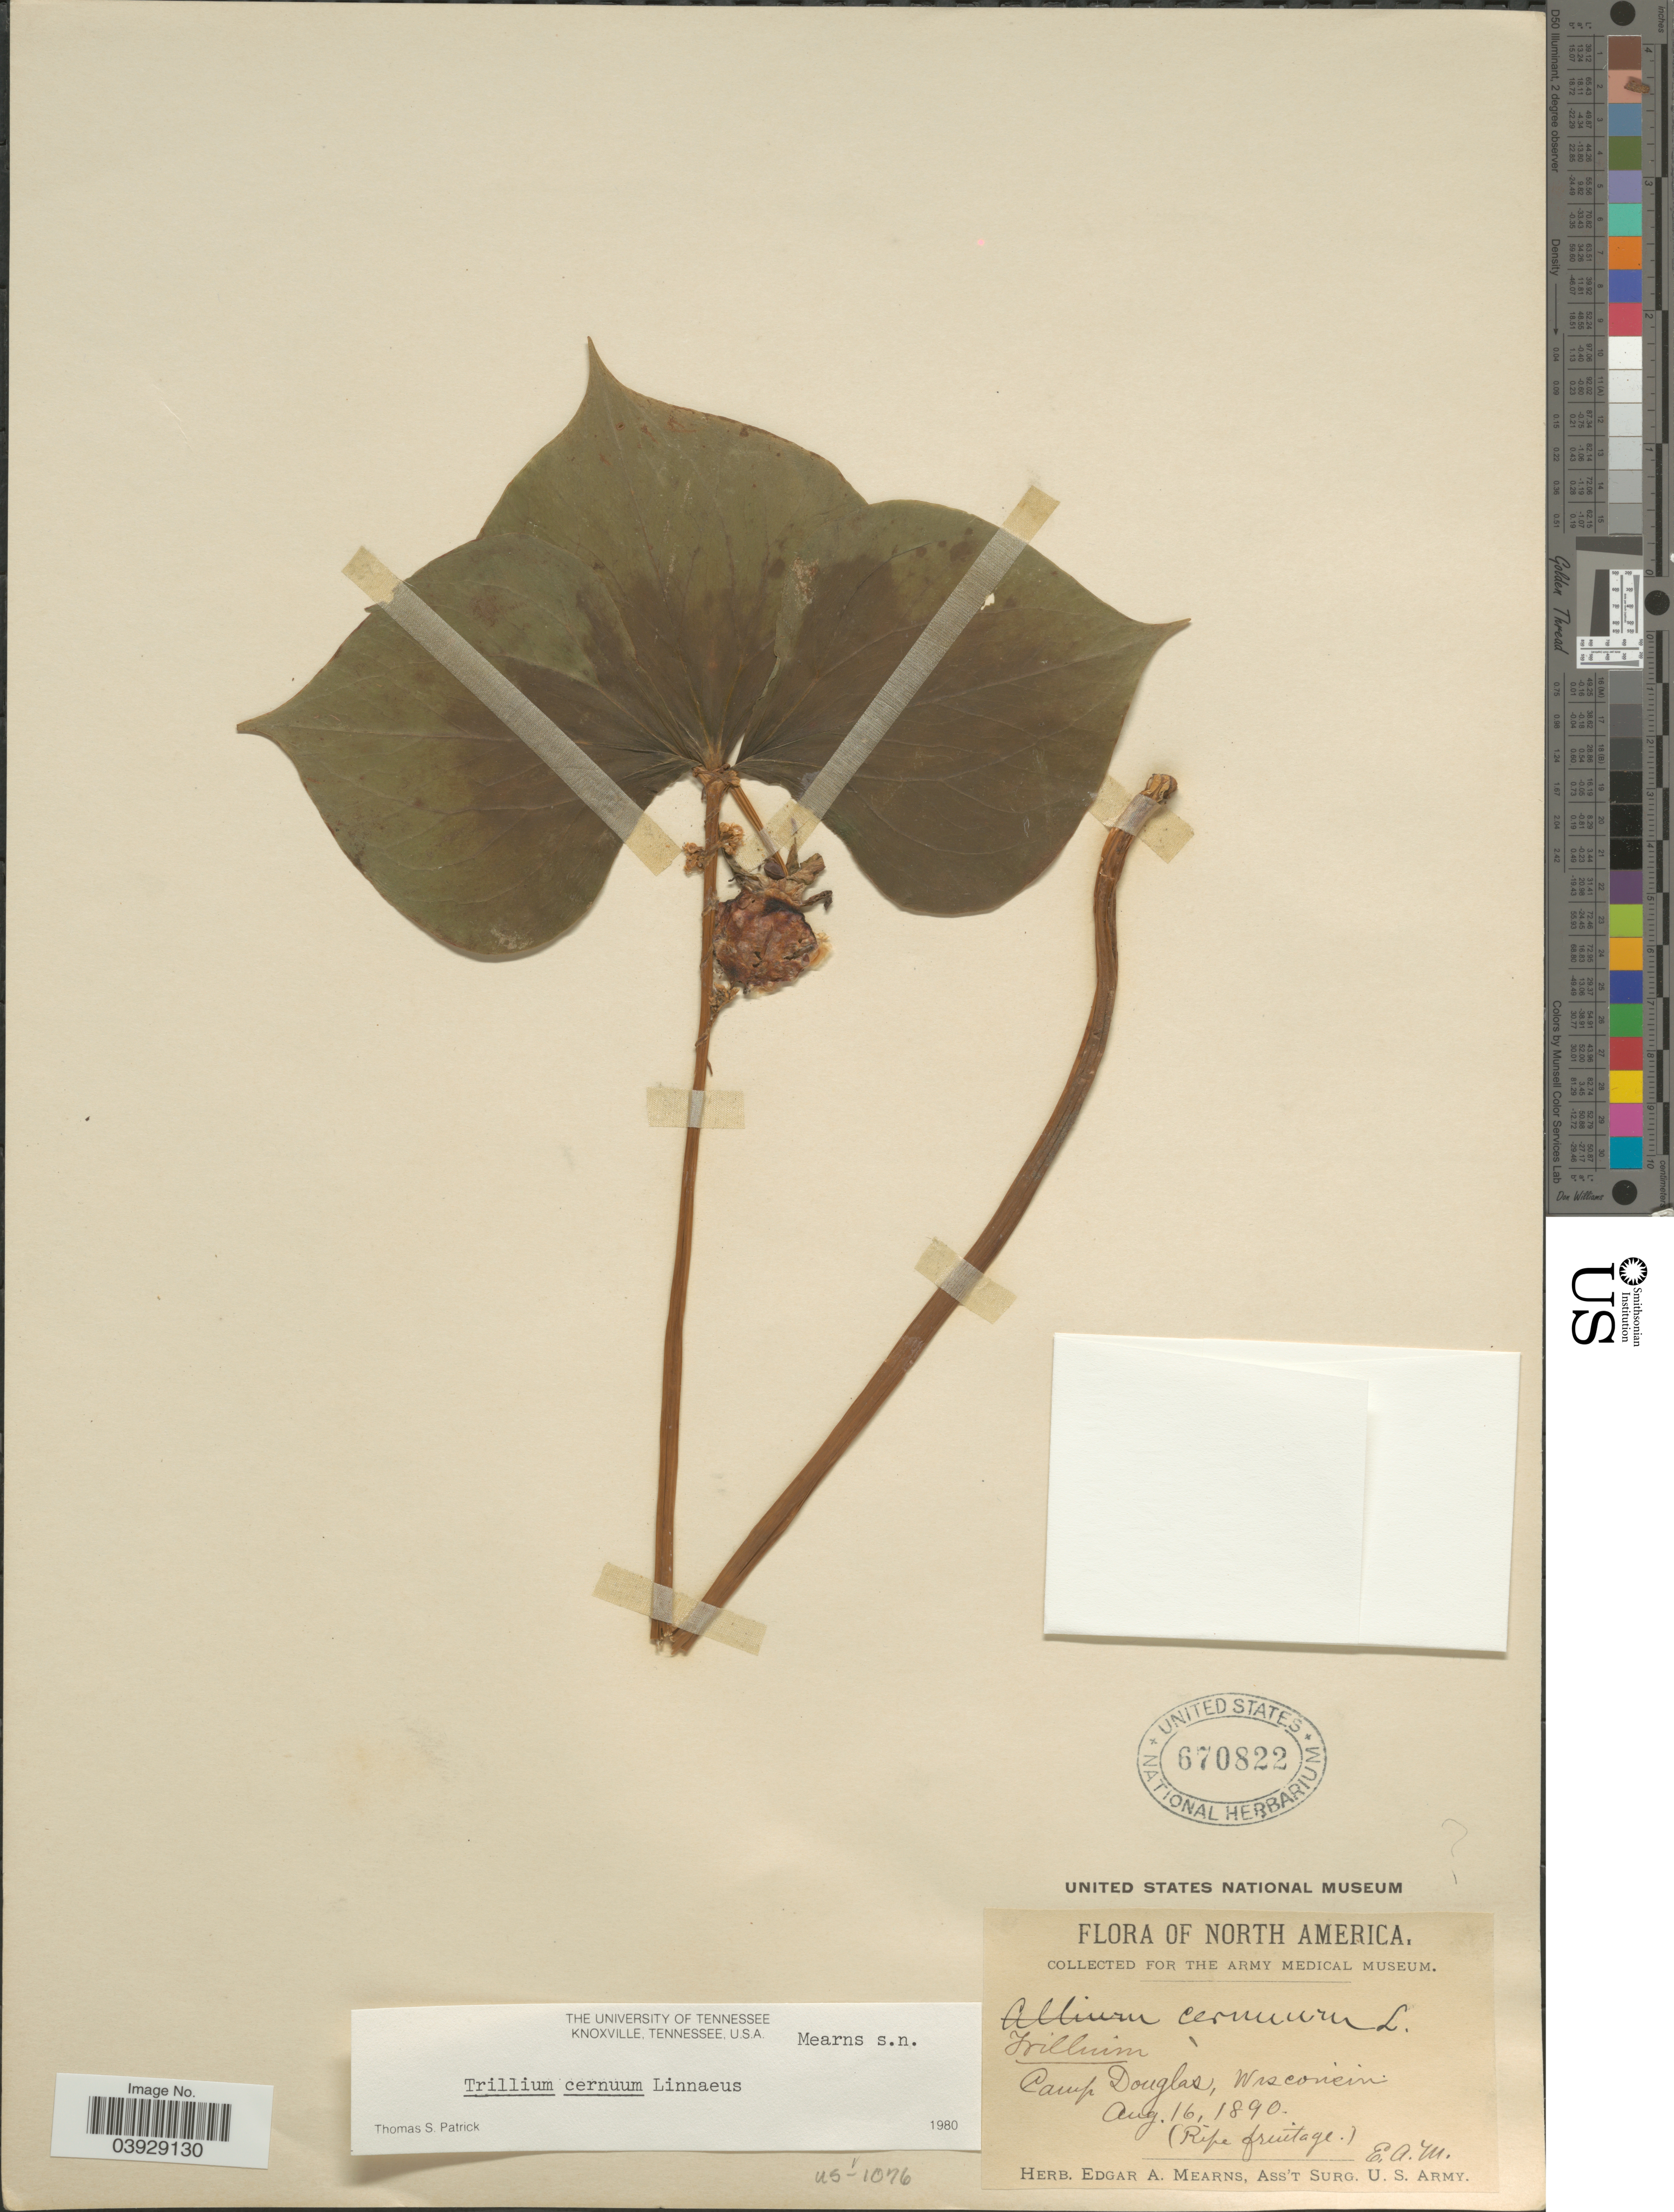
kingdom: Plantae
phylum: Tracheophyta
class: Liliopsida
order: Liliales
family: Melanthiaceae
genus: Trillium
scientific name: Trillium cernuum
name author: L.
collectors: E. A. Mearns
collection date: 1890-08-16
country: United States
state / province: Wisconsin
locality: Camp Douglas.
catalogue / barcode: US 670822